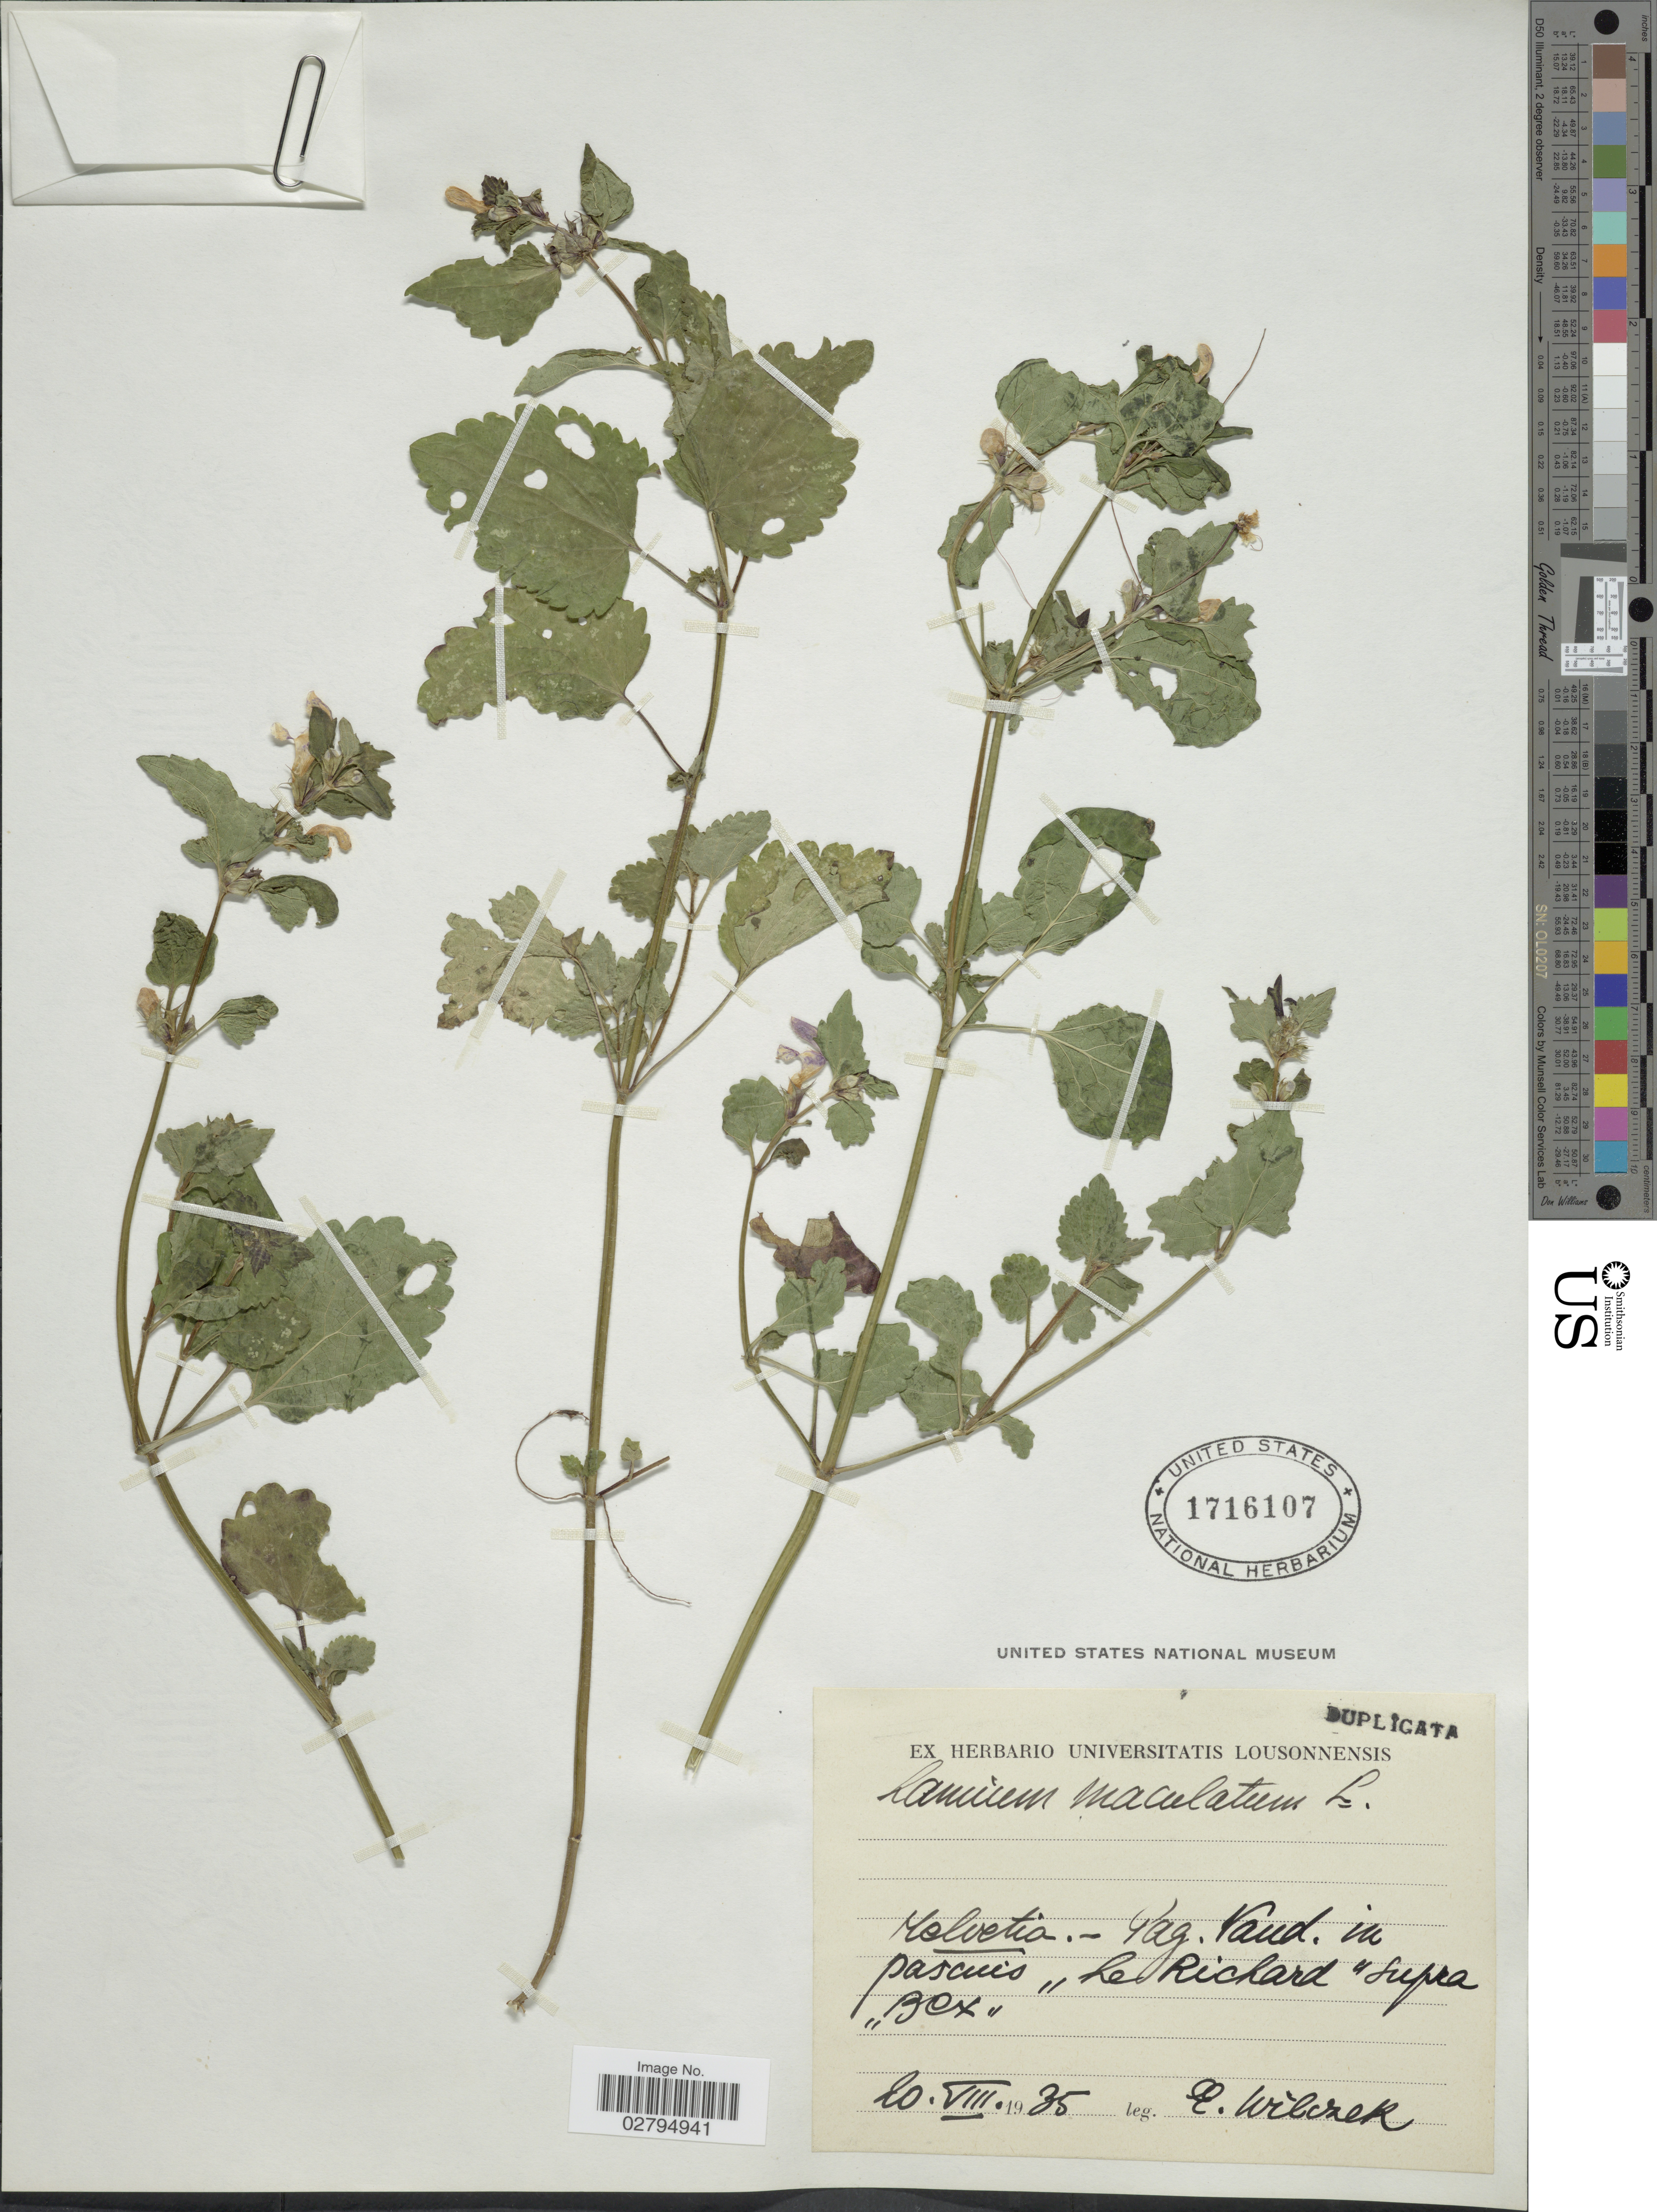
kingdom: Plantae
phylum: Tracheophyta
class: Magnoliopsida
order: Lamiales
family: Lamiaceae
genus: Lamium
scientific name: Lamium maculatum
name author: (L.) L.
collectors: E. Wilczek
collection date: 1935-08-20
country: Switzerland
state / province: Vaud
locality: Helvetia. Pap. Vaud, in pascuis ,,Le Richard" supra ,,Bex".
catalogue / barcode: US 1716107